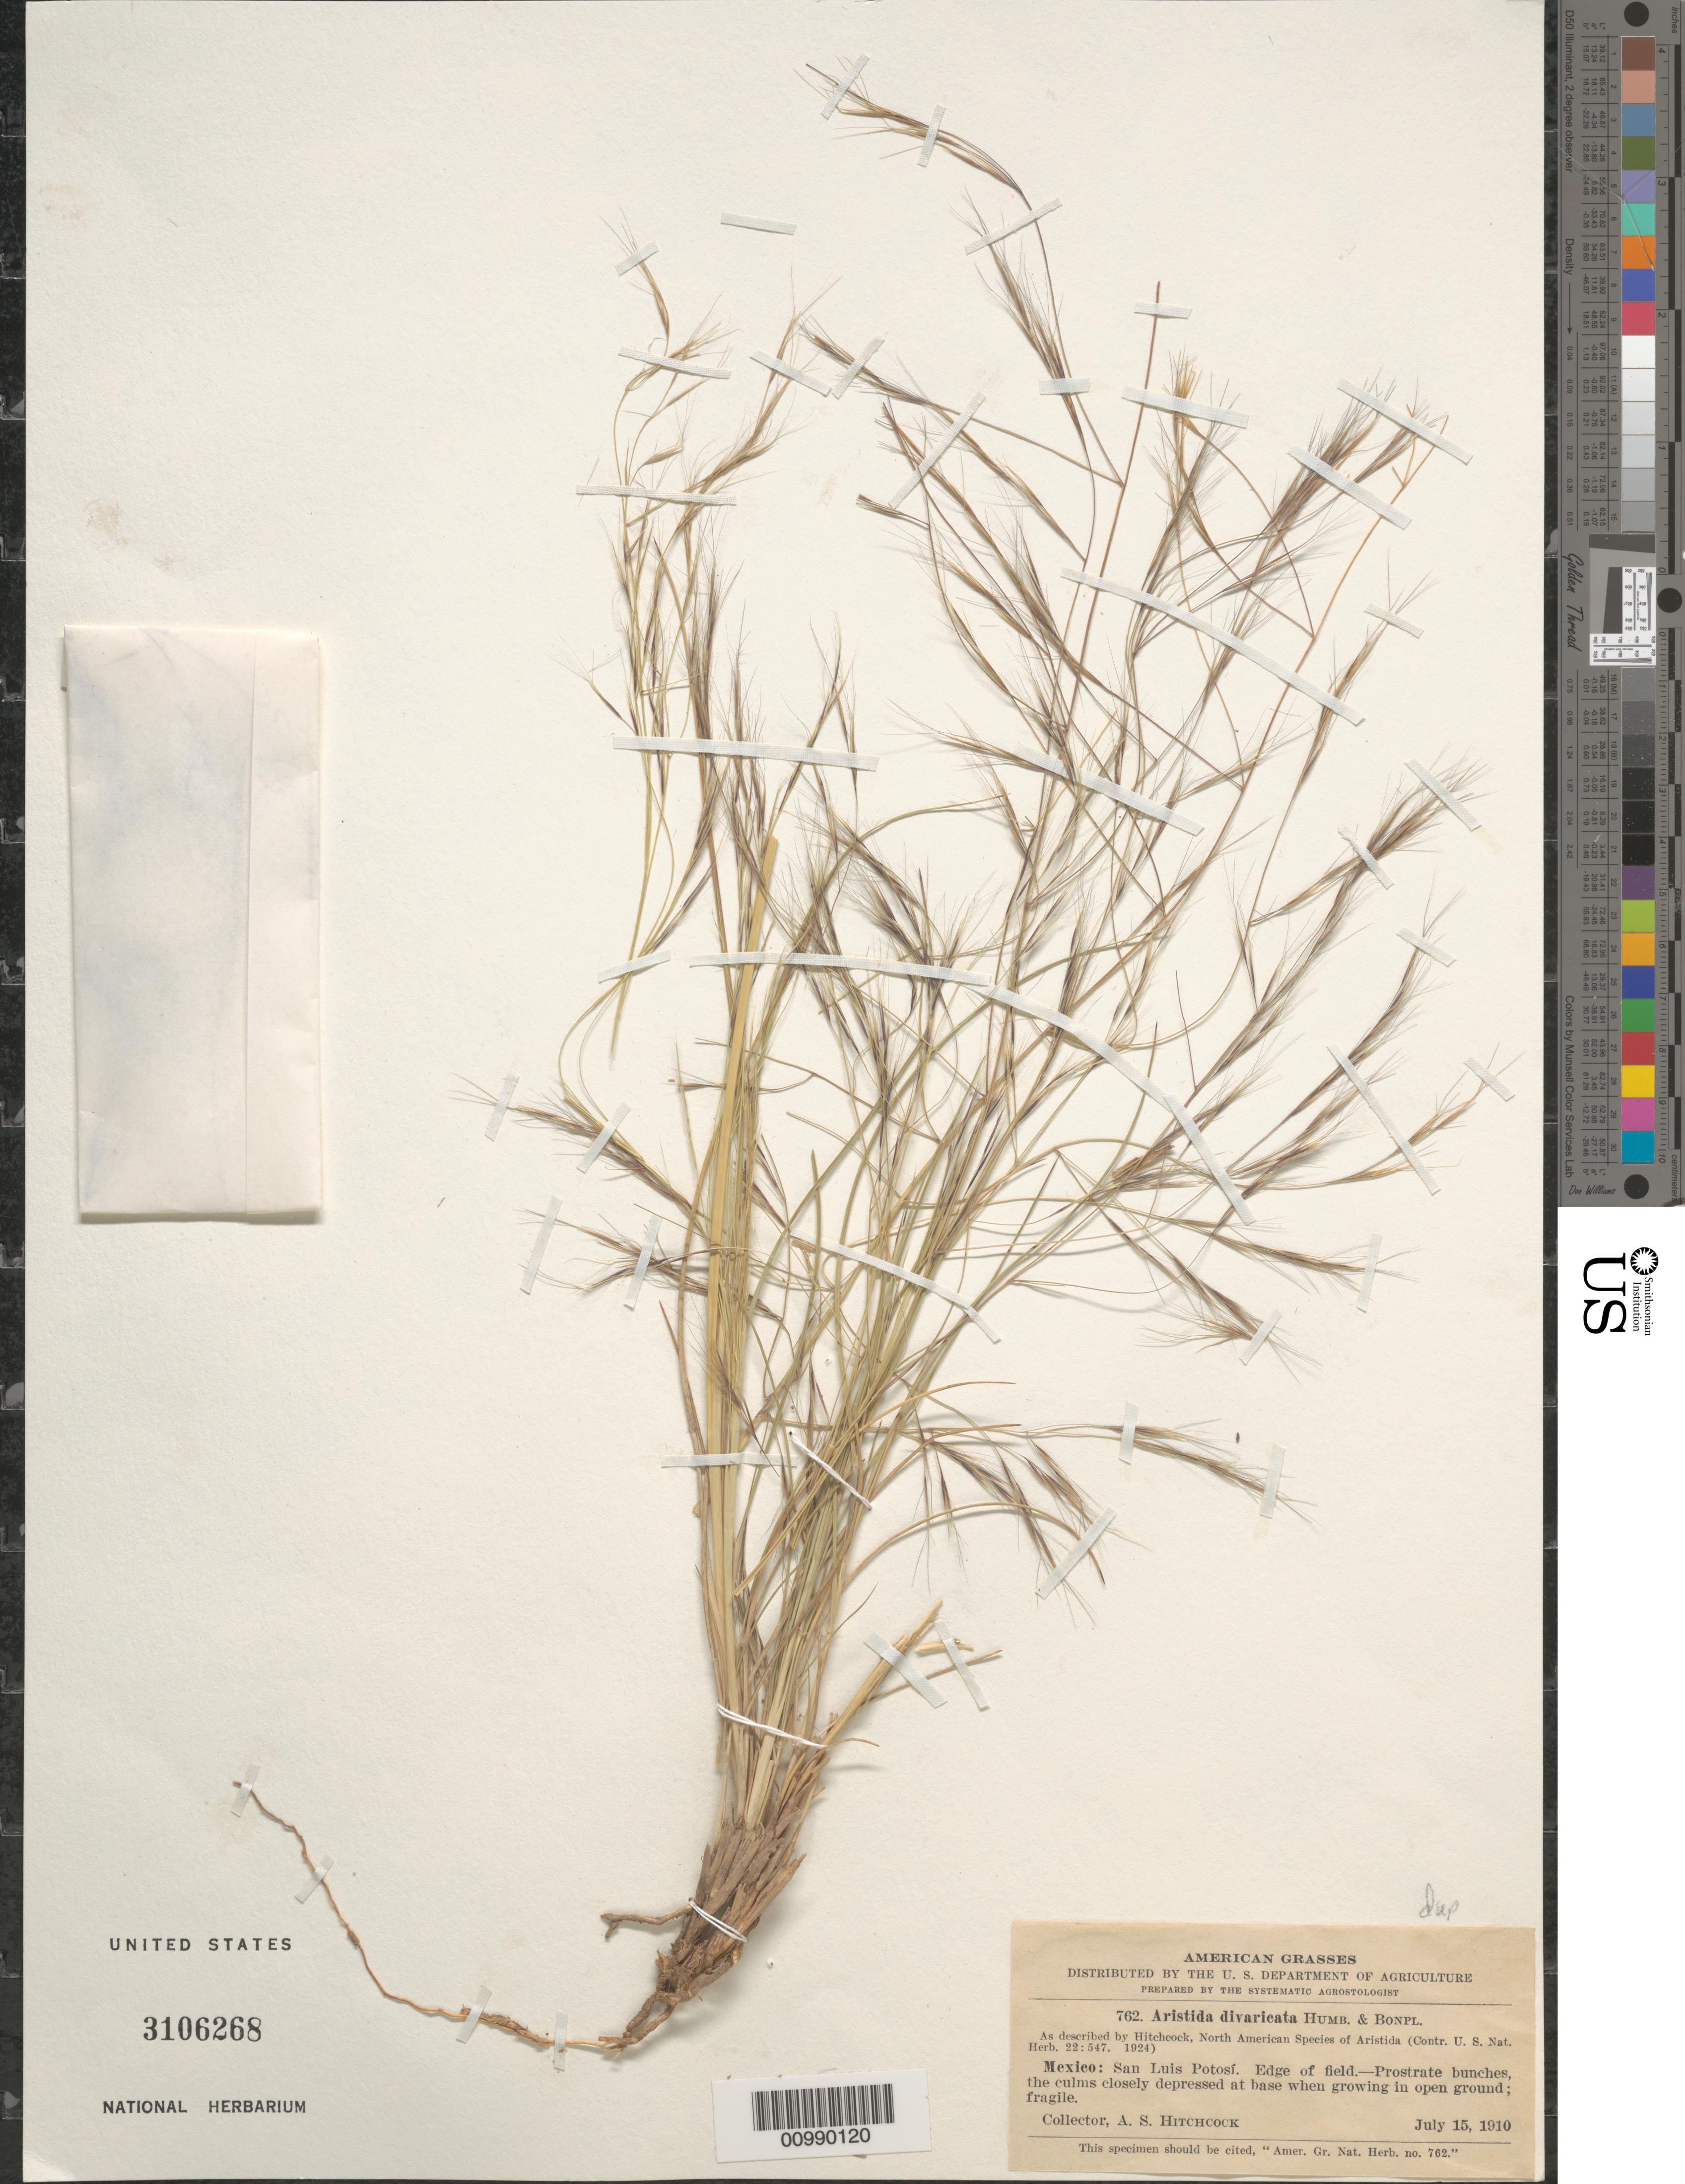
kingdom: Plantae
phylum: Tracheophyta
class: Liliopsida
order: Poales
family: Poaceae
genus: Aristida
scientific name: Aristida divaricata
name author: Humb. & Bonpl. ex Willd.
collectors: A. S. Hitchcock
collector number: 762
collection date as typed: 15 Jul 1910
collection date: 1910-07-15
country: Mexico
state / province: San Luis Potosi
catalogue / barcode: US 3106268